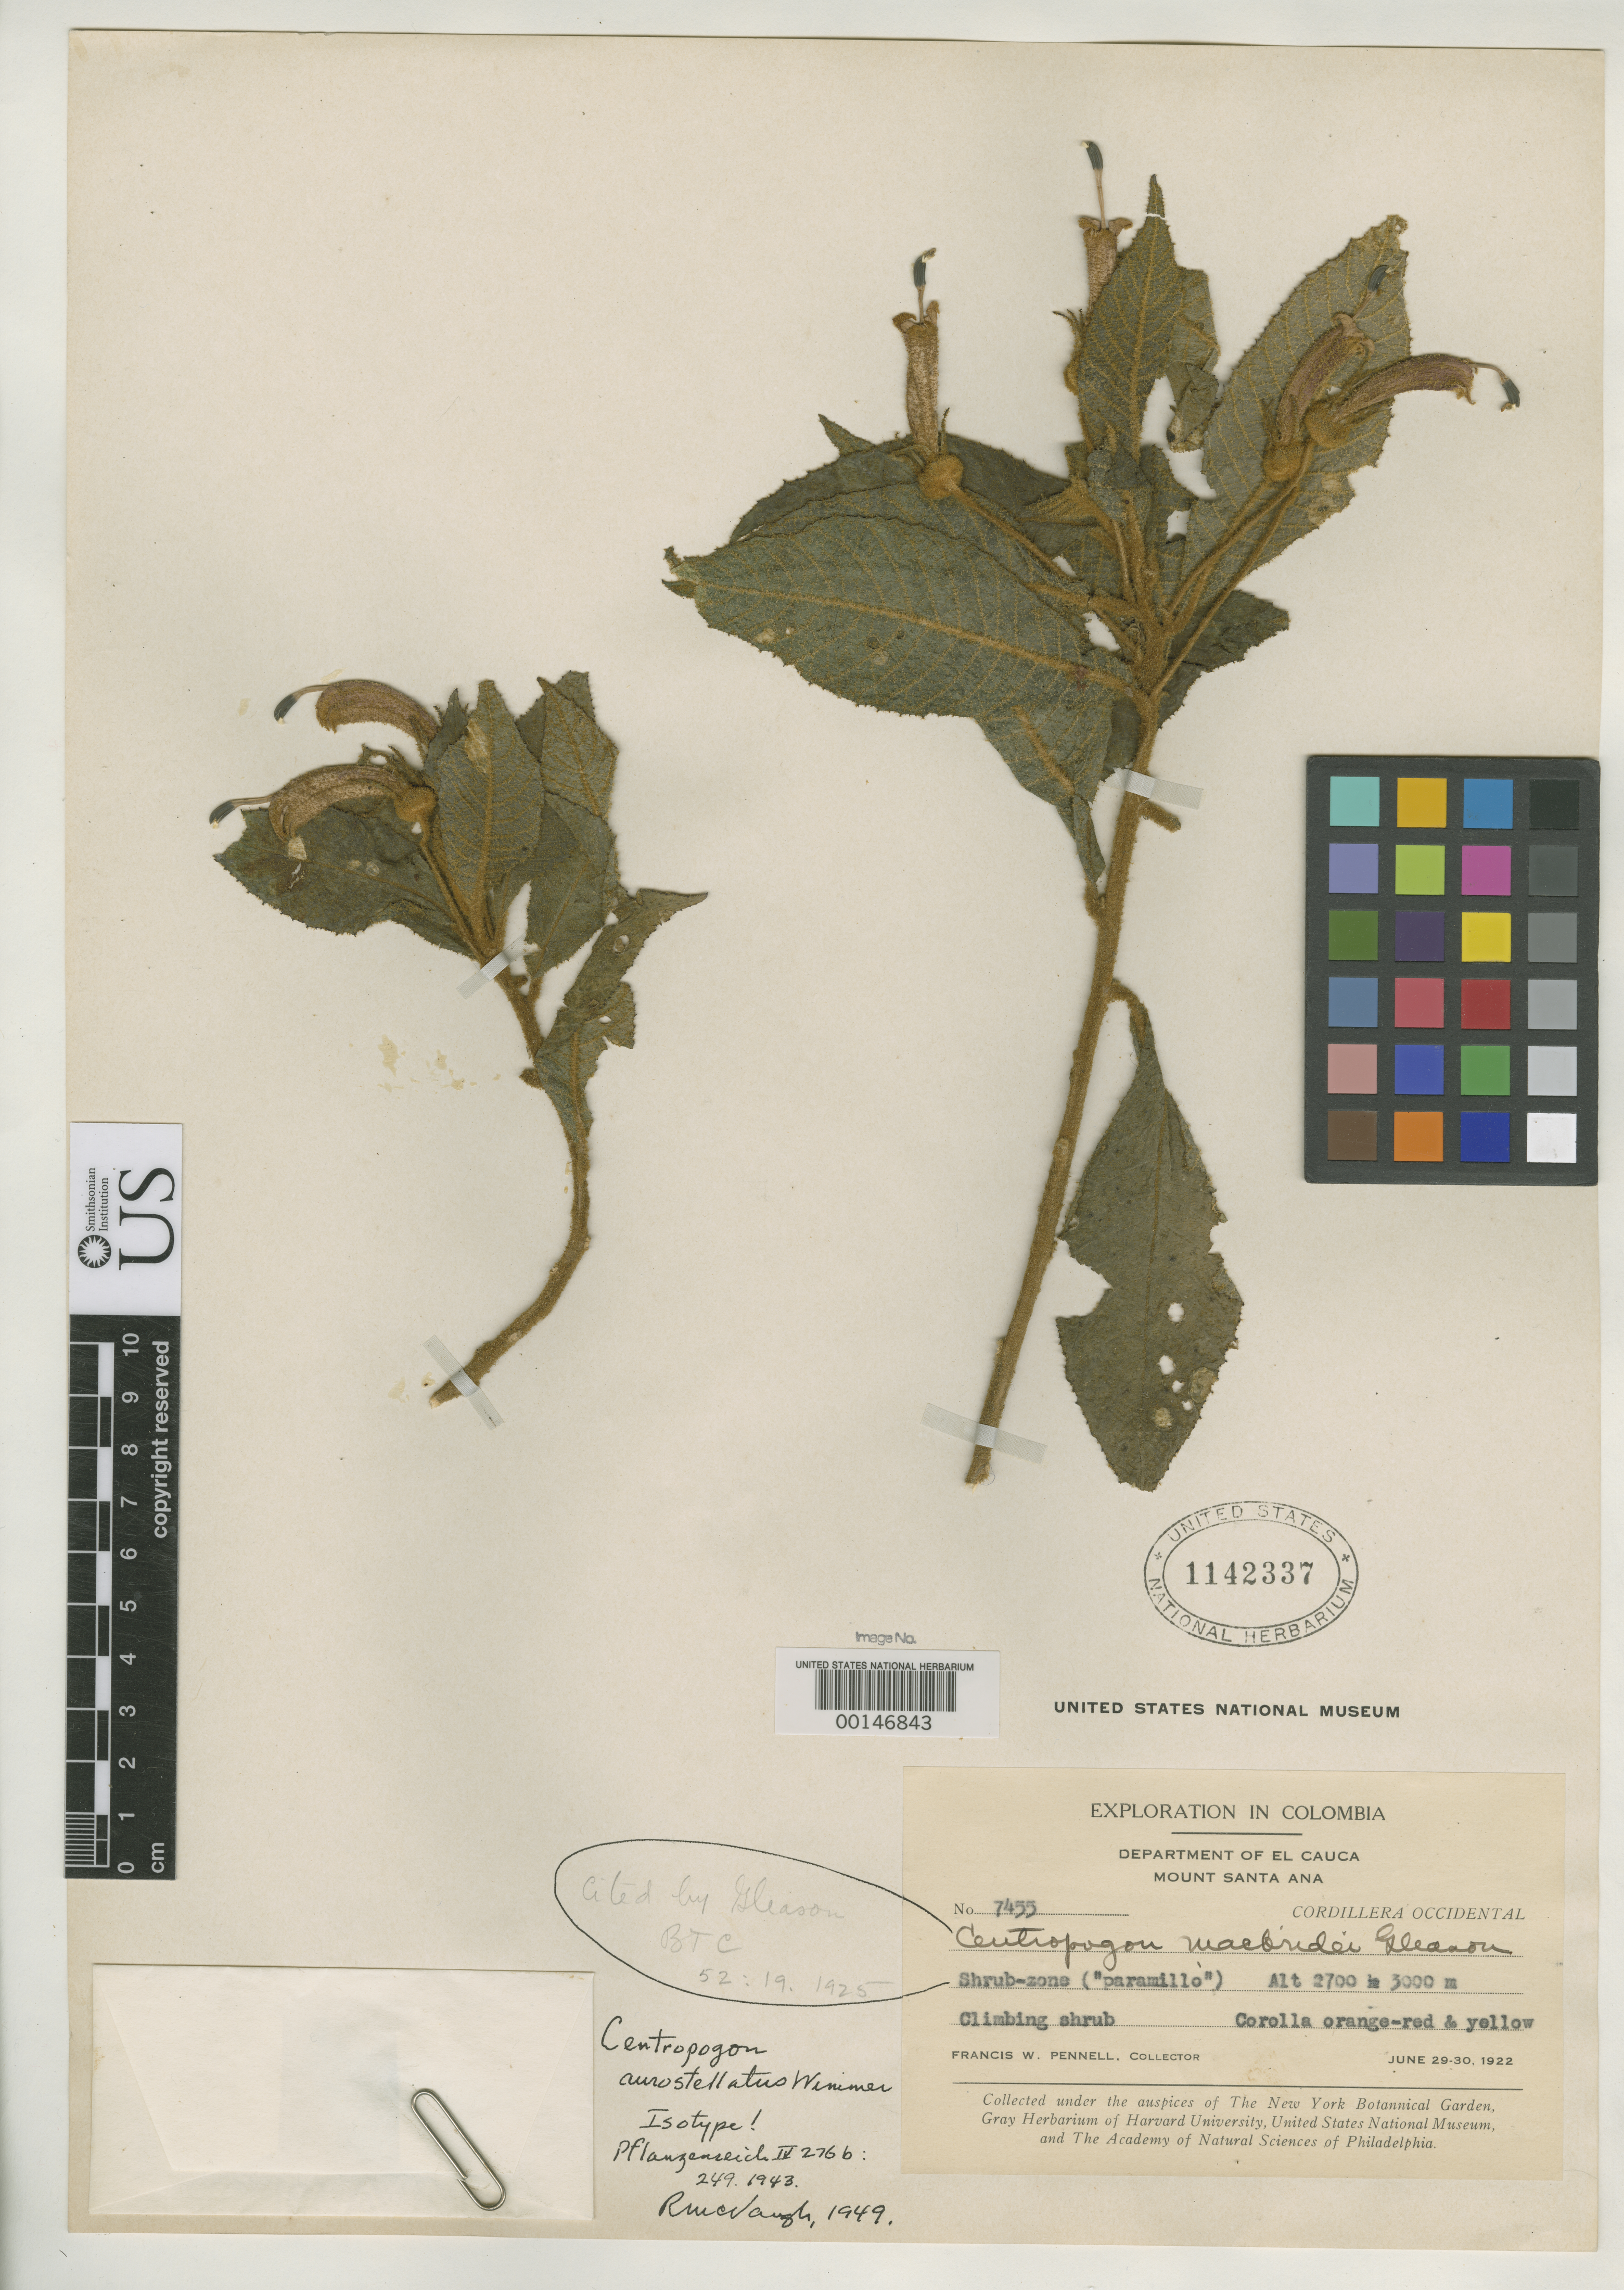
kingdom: Plantae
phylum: Tracheophyta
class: Magnoliopsida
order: Asterales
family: Campanulaceae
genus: Centropogon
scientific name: Centropogon aurostellatus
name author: E. Wimm. in Engl.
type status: Isotype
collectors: F. W. Pennell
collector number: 7455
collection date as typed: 29 Jun 1922 to 30 Jun 1922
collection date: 1922-06-29/1922-06-30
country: Colombia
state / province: Cauca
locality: Eastern Cordillera, Mt. Santa Anna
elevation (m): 2700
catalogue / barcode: US 1142337